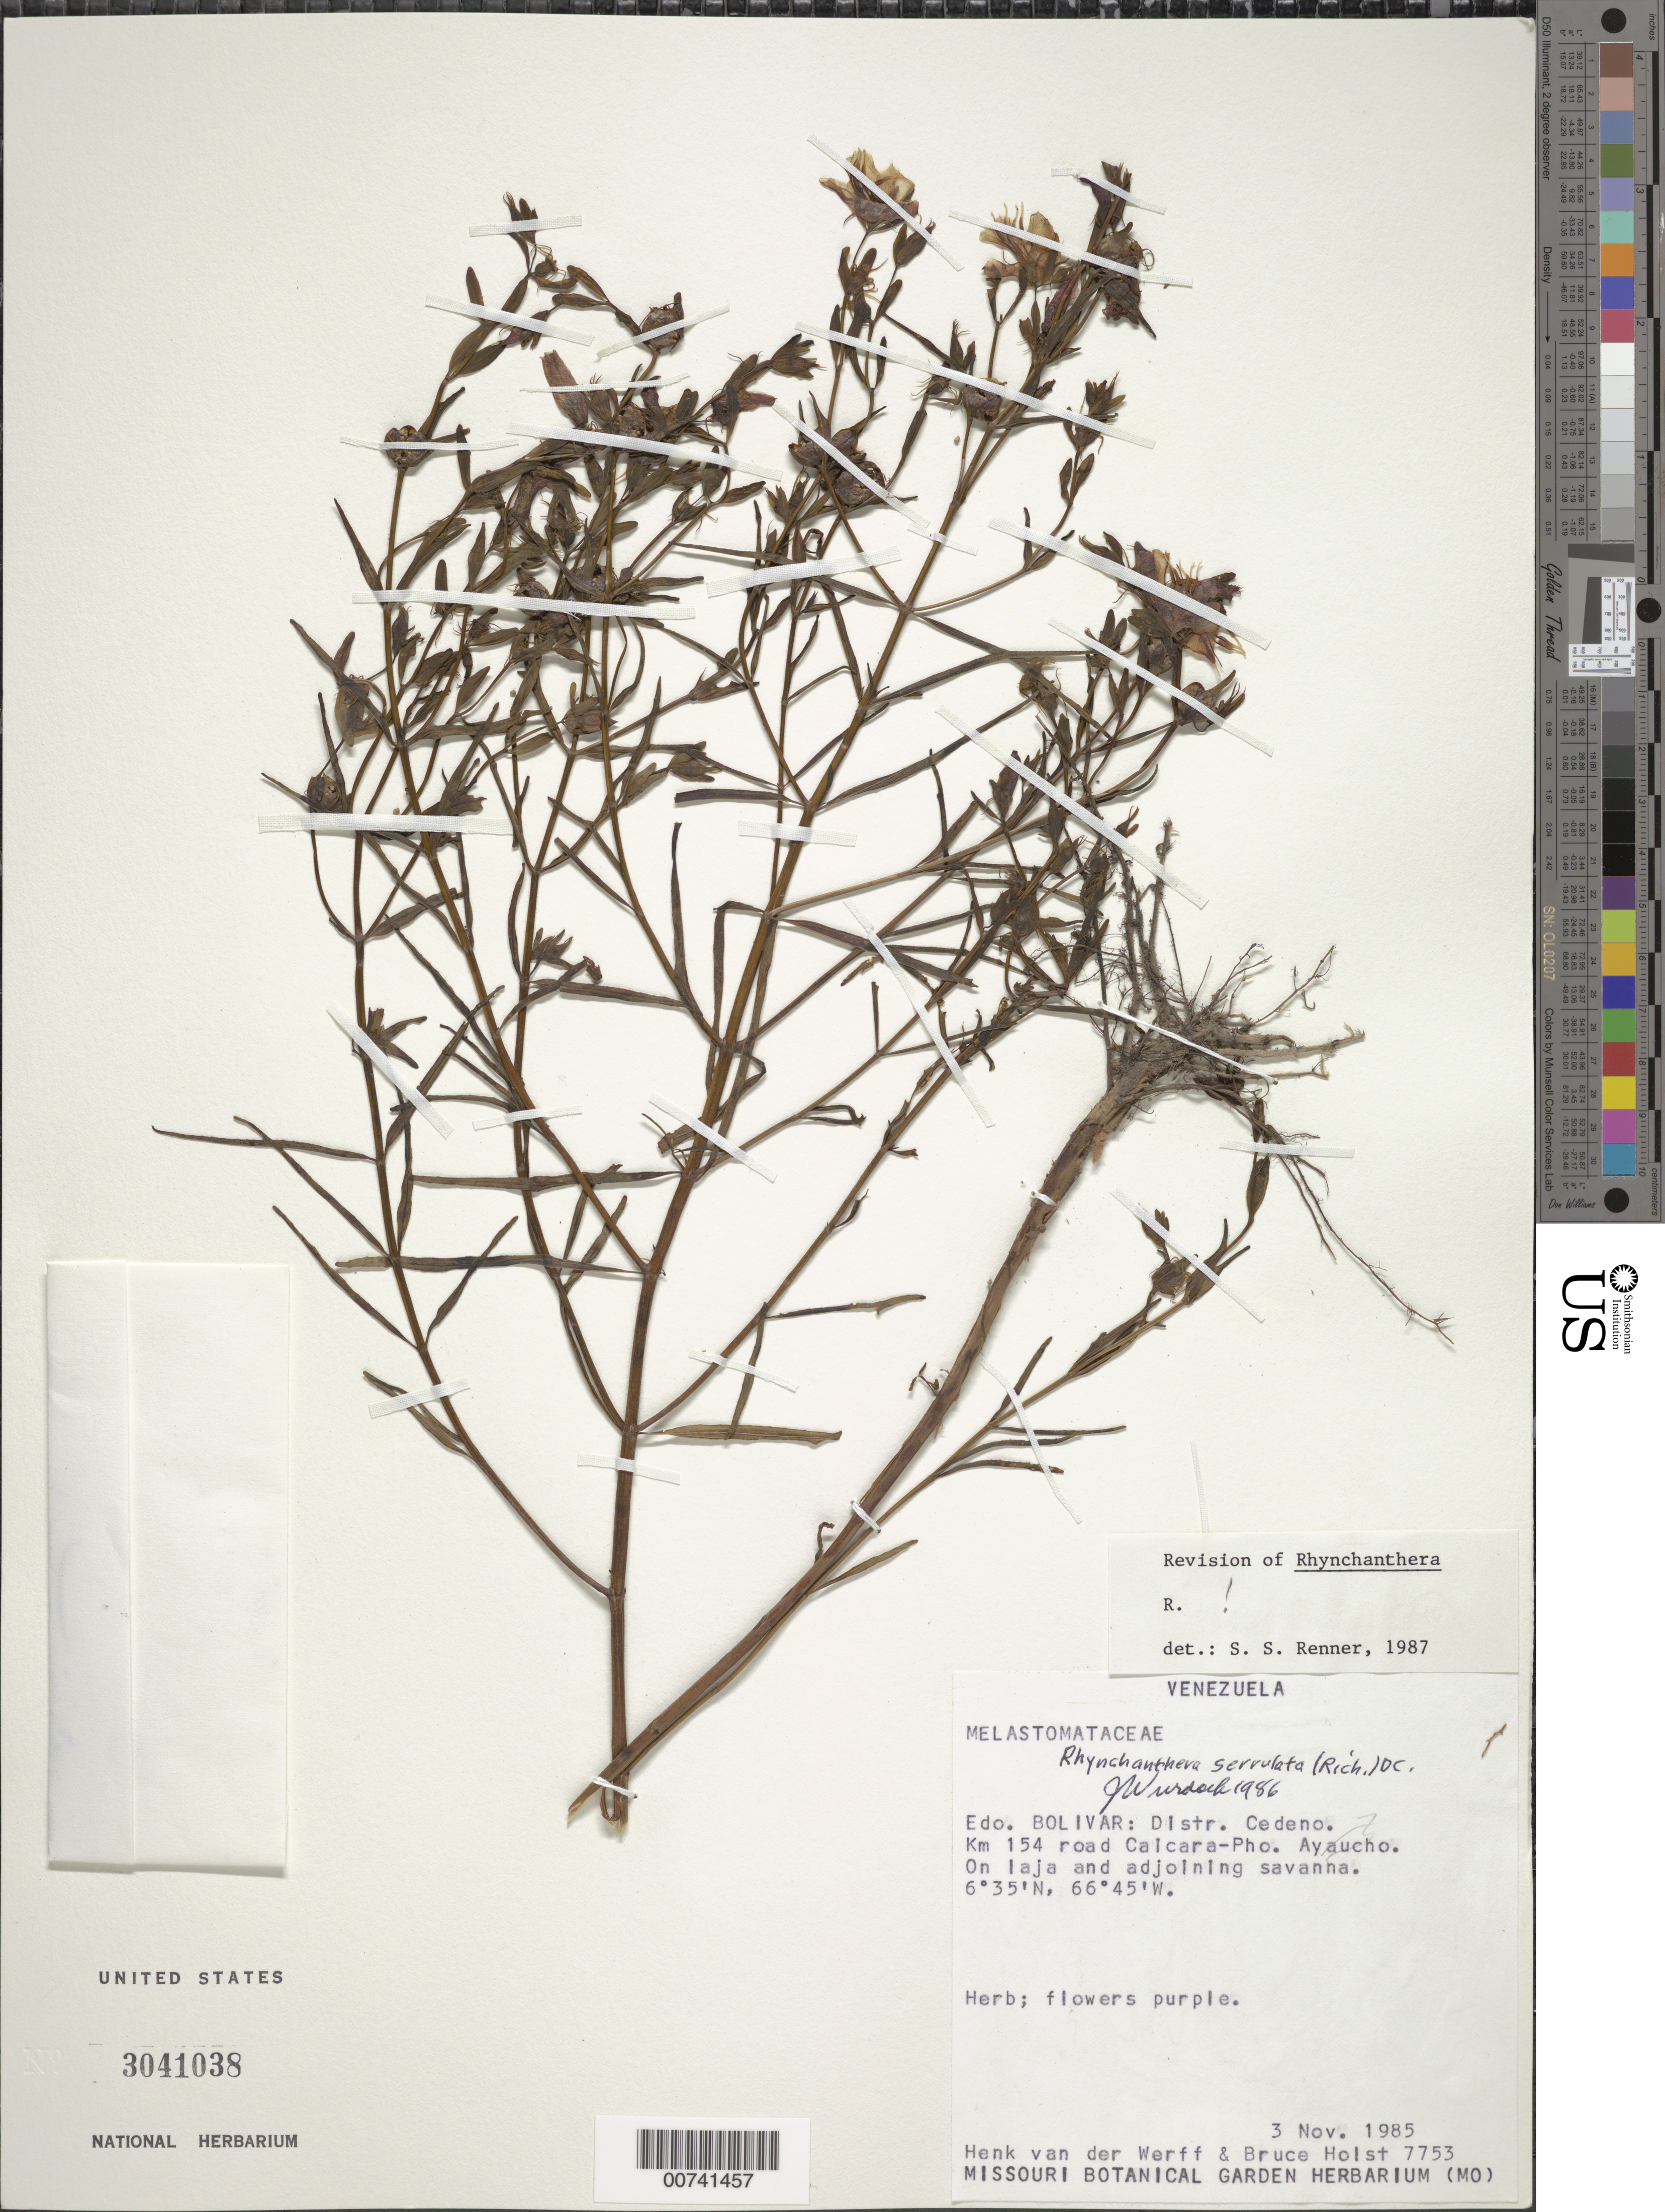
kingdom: Plantae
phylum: Tracheophyta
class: Magnoliopsida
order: Myrtales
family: Melastomataceae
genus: Rhynchanthera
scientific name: Rhynchanthera serrulata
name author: (Rich.) DC.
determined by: Renner, S. S.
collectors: H. van der Werff & B. Holst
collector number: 7753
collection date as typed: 3-Nov-85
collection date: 1985-11-03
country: Venezuela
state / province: Bolívar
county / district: Cedeño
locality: Caicara del Orinoco - Puerto Ayacucho carretera, km 103, Serrania la Cerbatana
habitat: Laja adjoining savanna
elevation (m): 100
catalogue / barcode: US 3041038